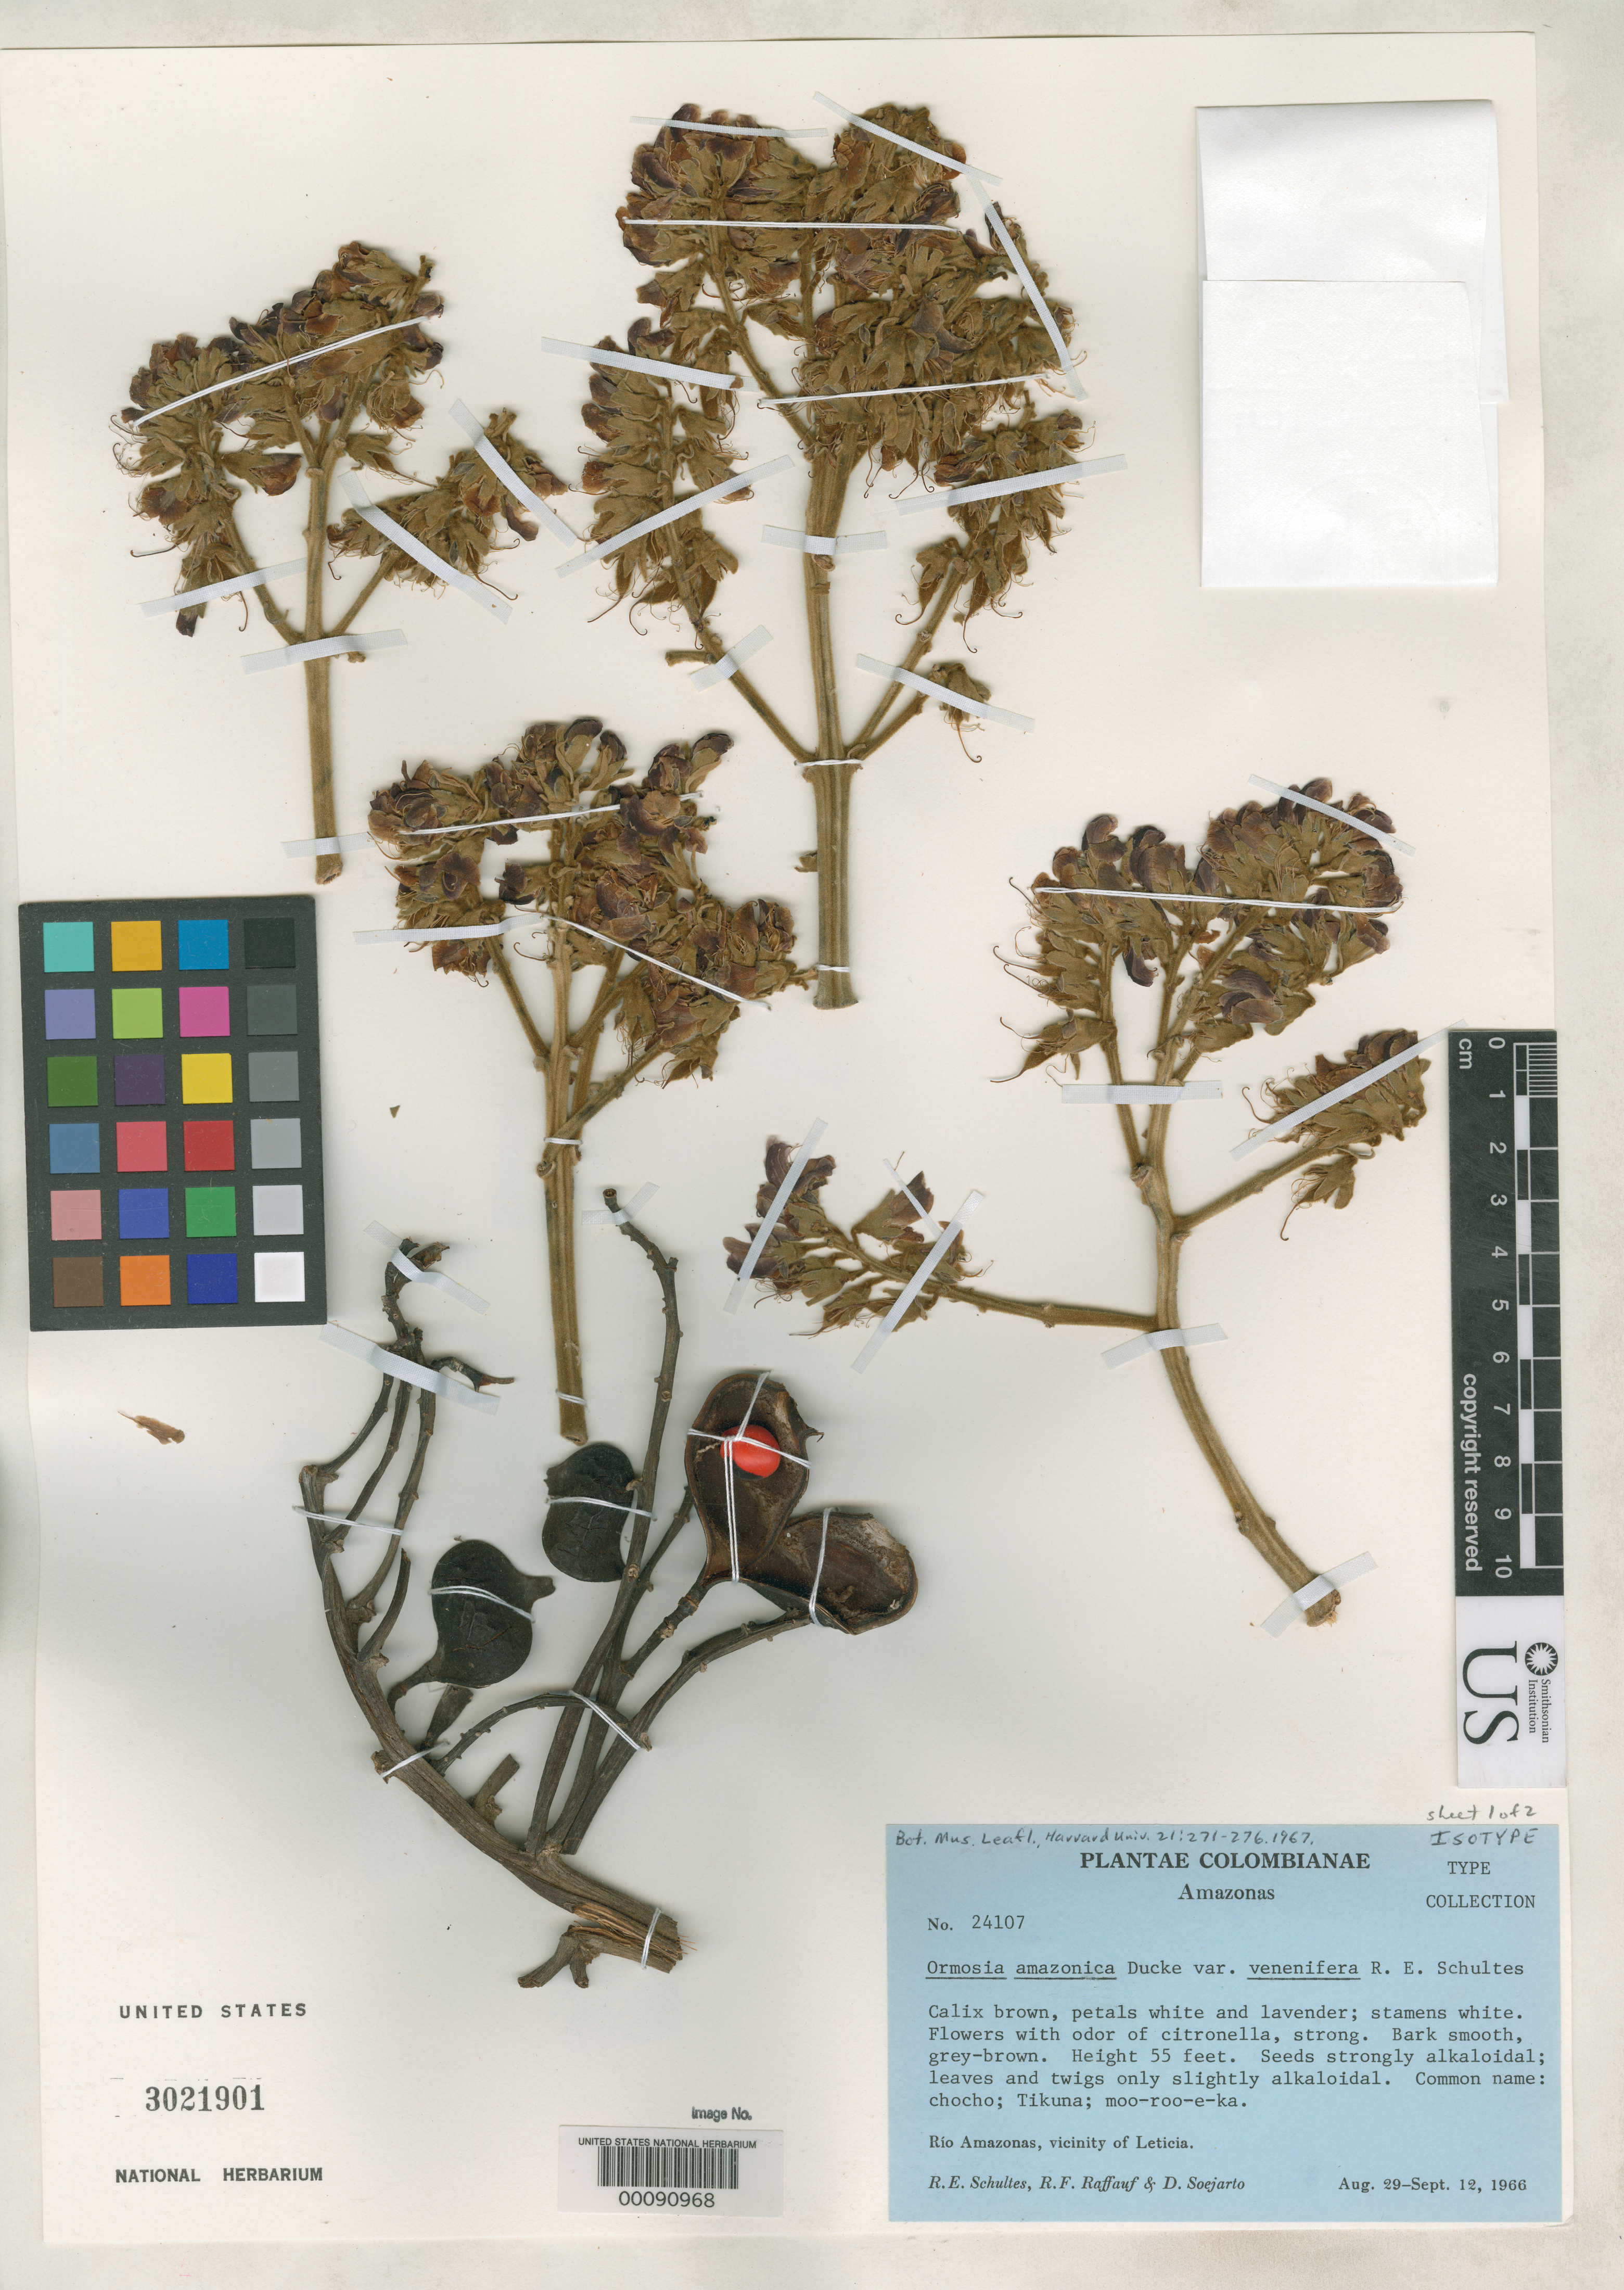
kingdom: Plantae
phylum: Tracheophyta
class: Magnoliopsida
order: Fabales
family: Fabaceae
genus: Ormosia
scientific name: Ormosia amazonica var. venenifera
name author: R.E. Schult.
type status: Isotype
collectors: R. E. Schultes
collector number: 24107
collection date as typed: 29 Aug 1966 to 12 Sep 1966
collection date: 1966-08-29/1966-09-12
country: Colombia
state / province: Amazônas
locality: Rio Amazonas, vicinity of Leticia.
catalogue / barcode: US 3021901